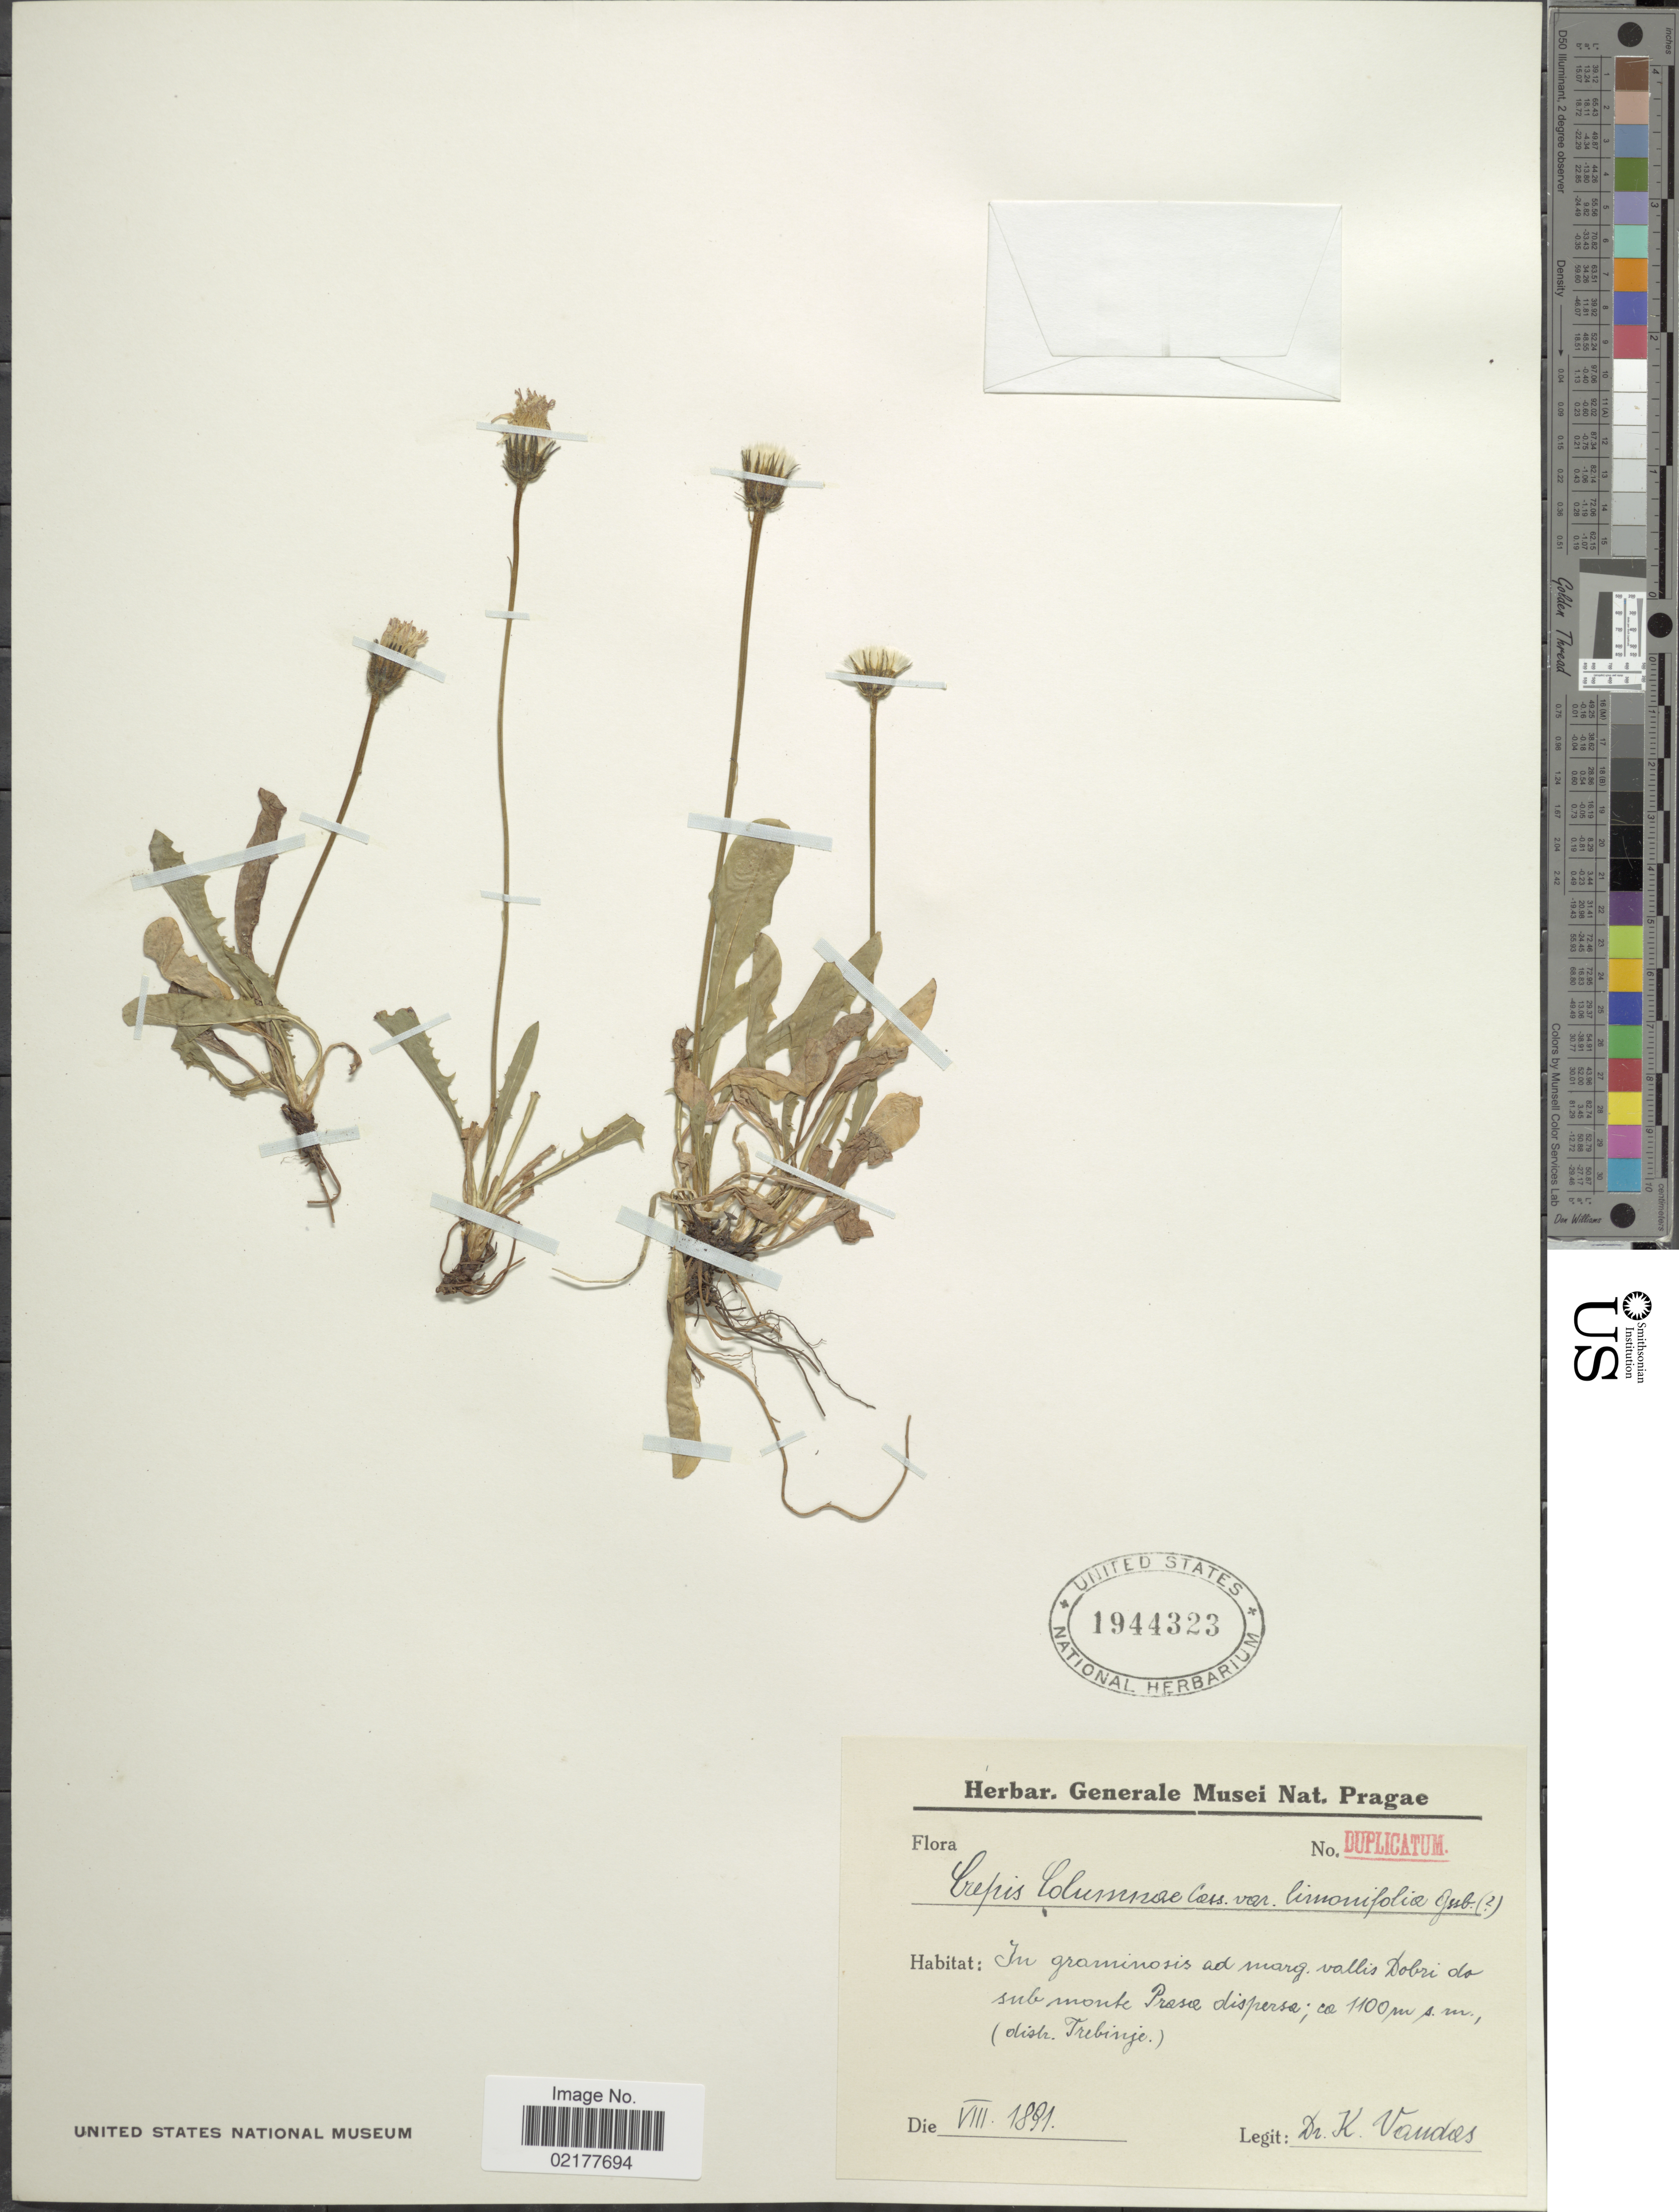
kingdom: Plantae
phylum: Tracheophyta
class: Magnoliopsida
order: Asterales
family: Asteraceae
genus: Crepis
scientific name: Crepis aurea subsp. glabrescens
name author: (Caruel) Arcang.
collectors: K. Vandas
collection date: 1891-08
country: Bosnia and Herzegovina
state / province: Srpska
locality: Vallis Dobri do sub monk Presse disperse (distr. Trebinje) [interpreted] Dobri Do (valley Dobri), Mt. Prasa (a pass Prasa).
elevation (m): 1100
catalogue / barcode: US 1944323